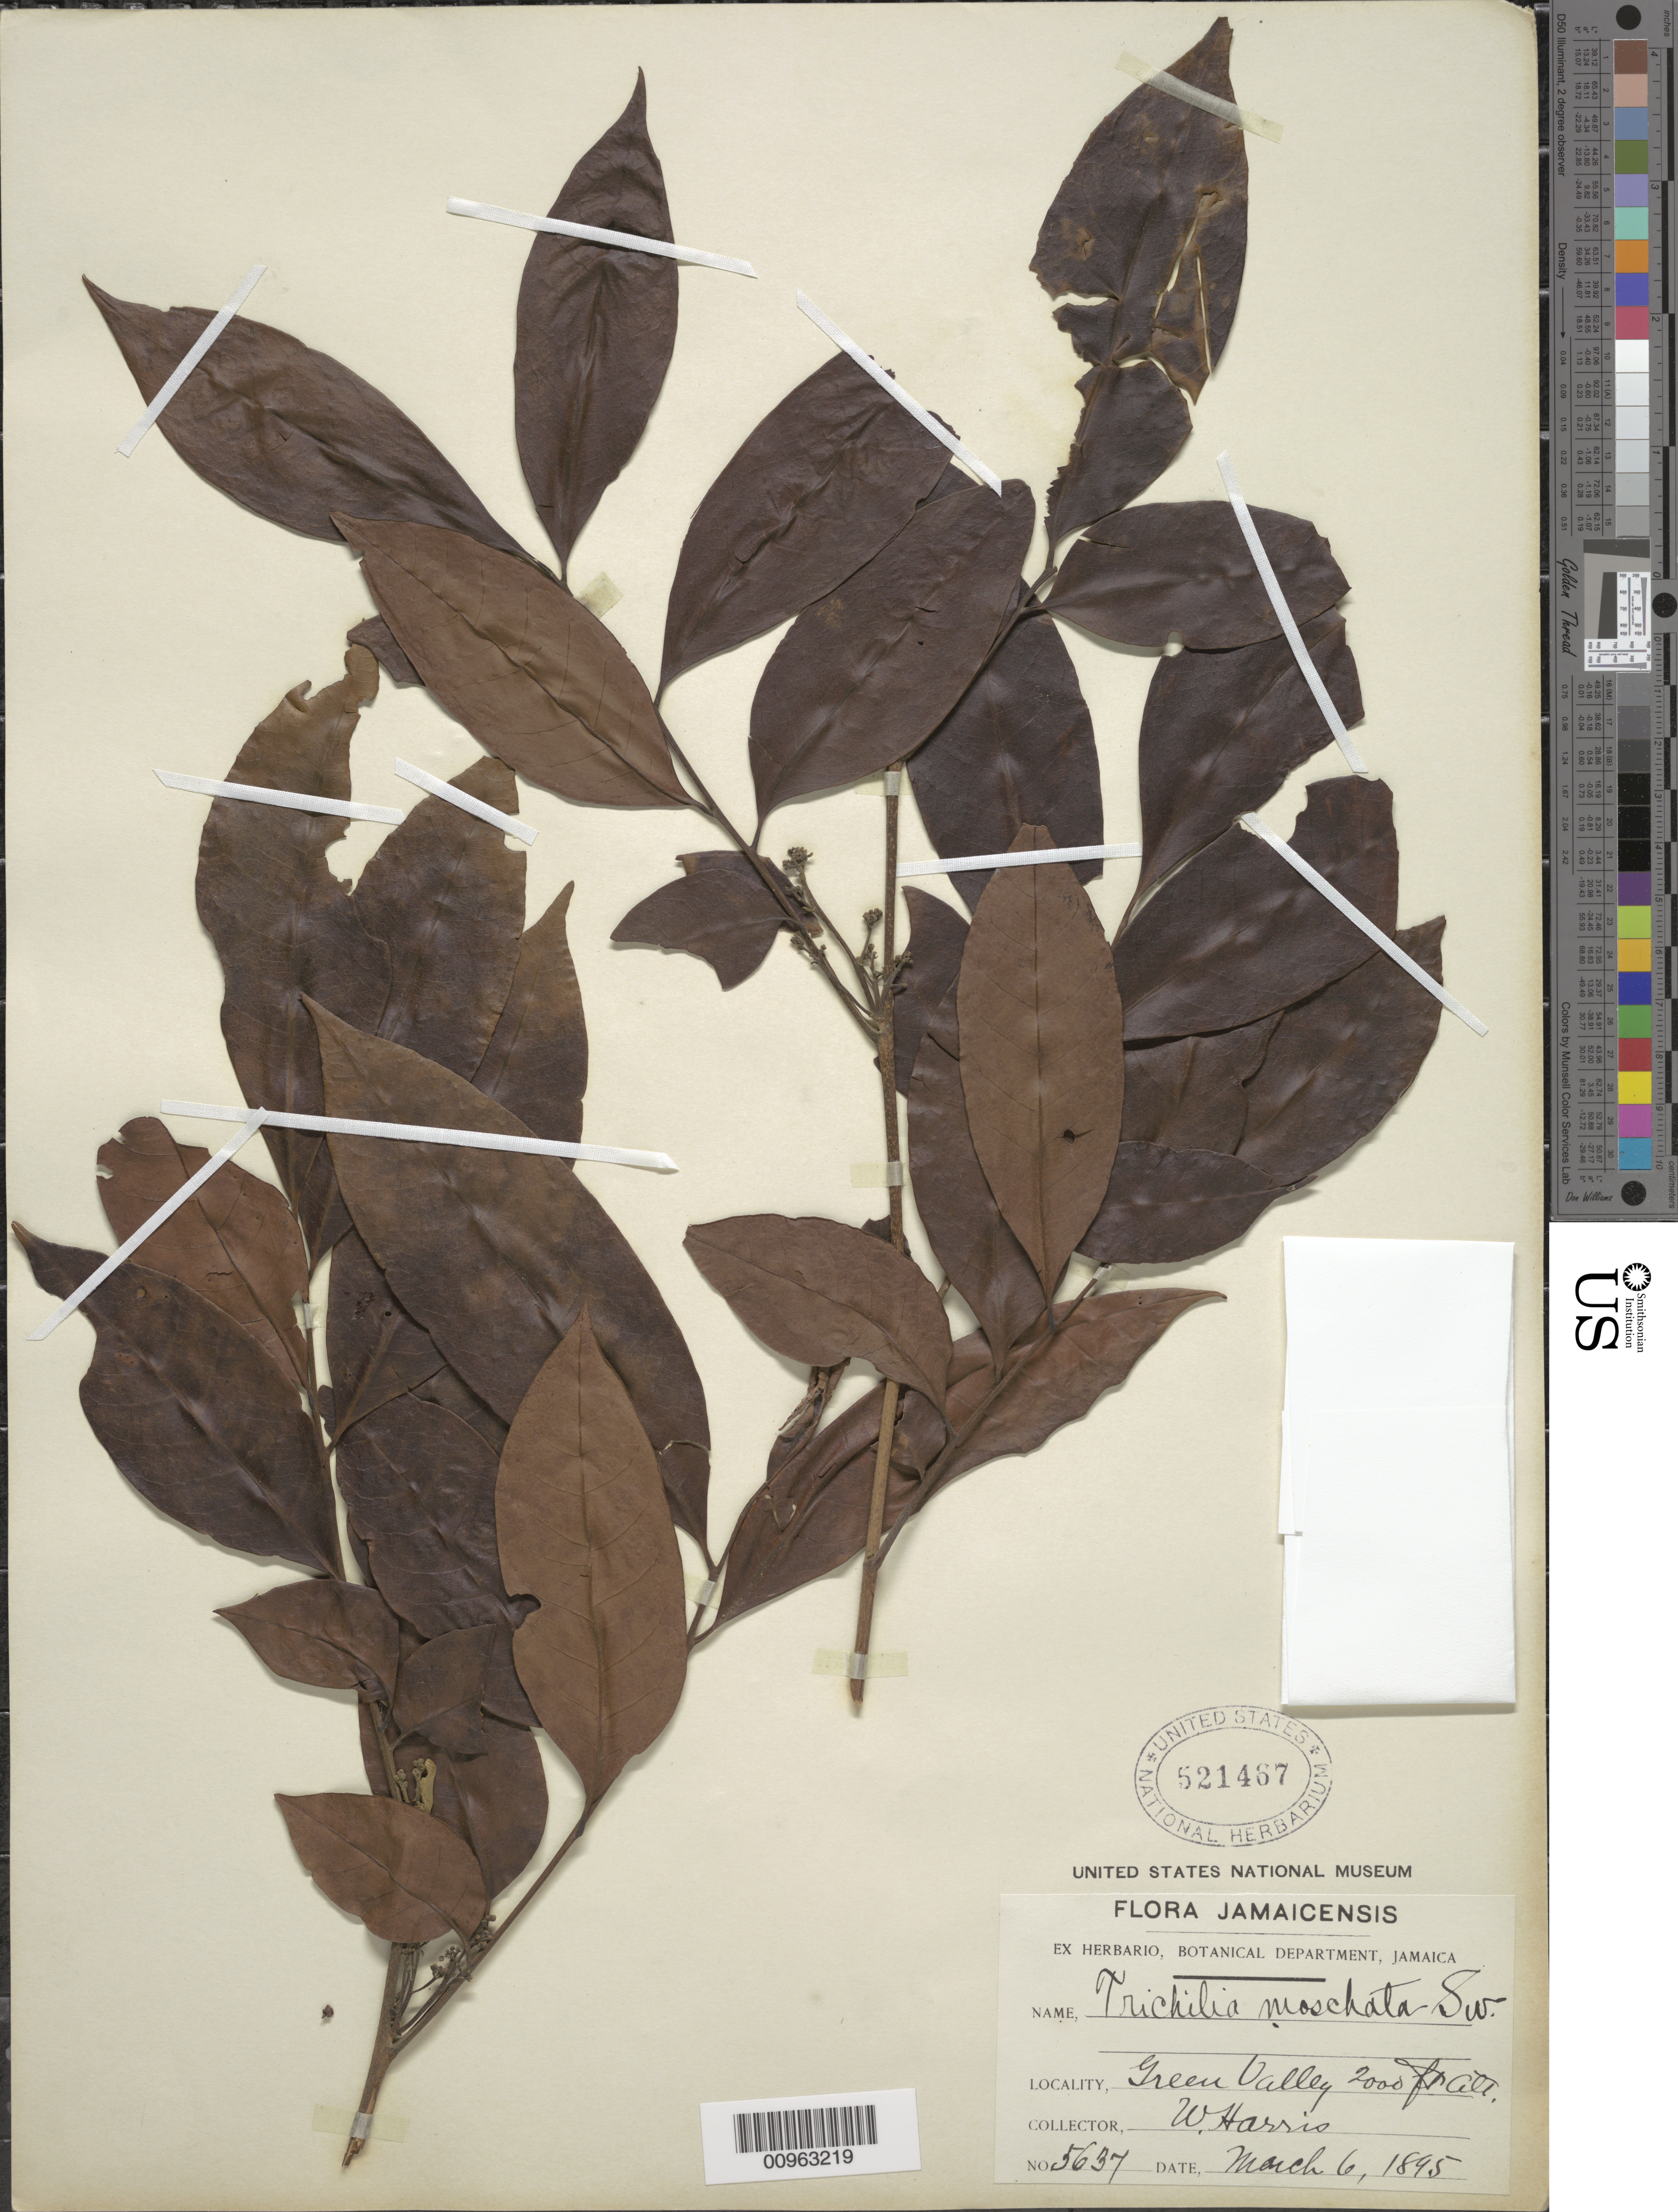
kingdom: Plantae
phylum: Tracheophyta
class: Magnoliopsida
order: Sapindales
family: Meliaceae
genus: Trichilia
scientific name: Trichilia moschata subsp. moschata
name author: Sw.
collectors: W. H. Harris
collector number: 5637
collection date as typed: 06 Mar 1895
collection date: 1895-03-06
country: Jamaica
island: Jamaica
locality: Green Valley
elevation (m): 610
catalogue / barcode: US 521467